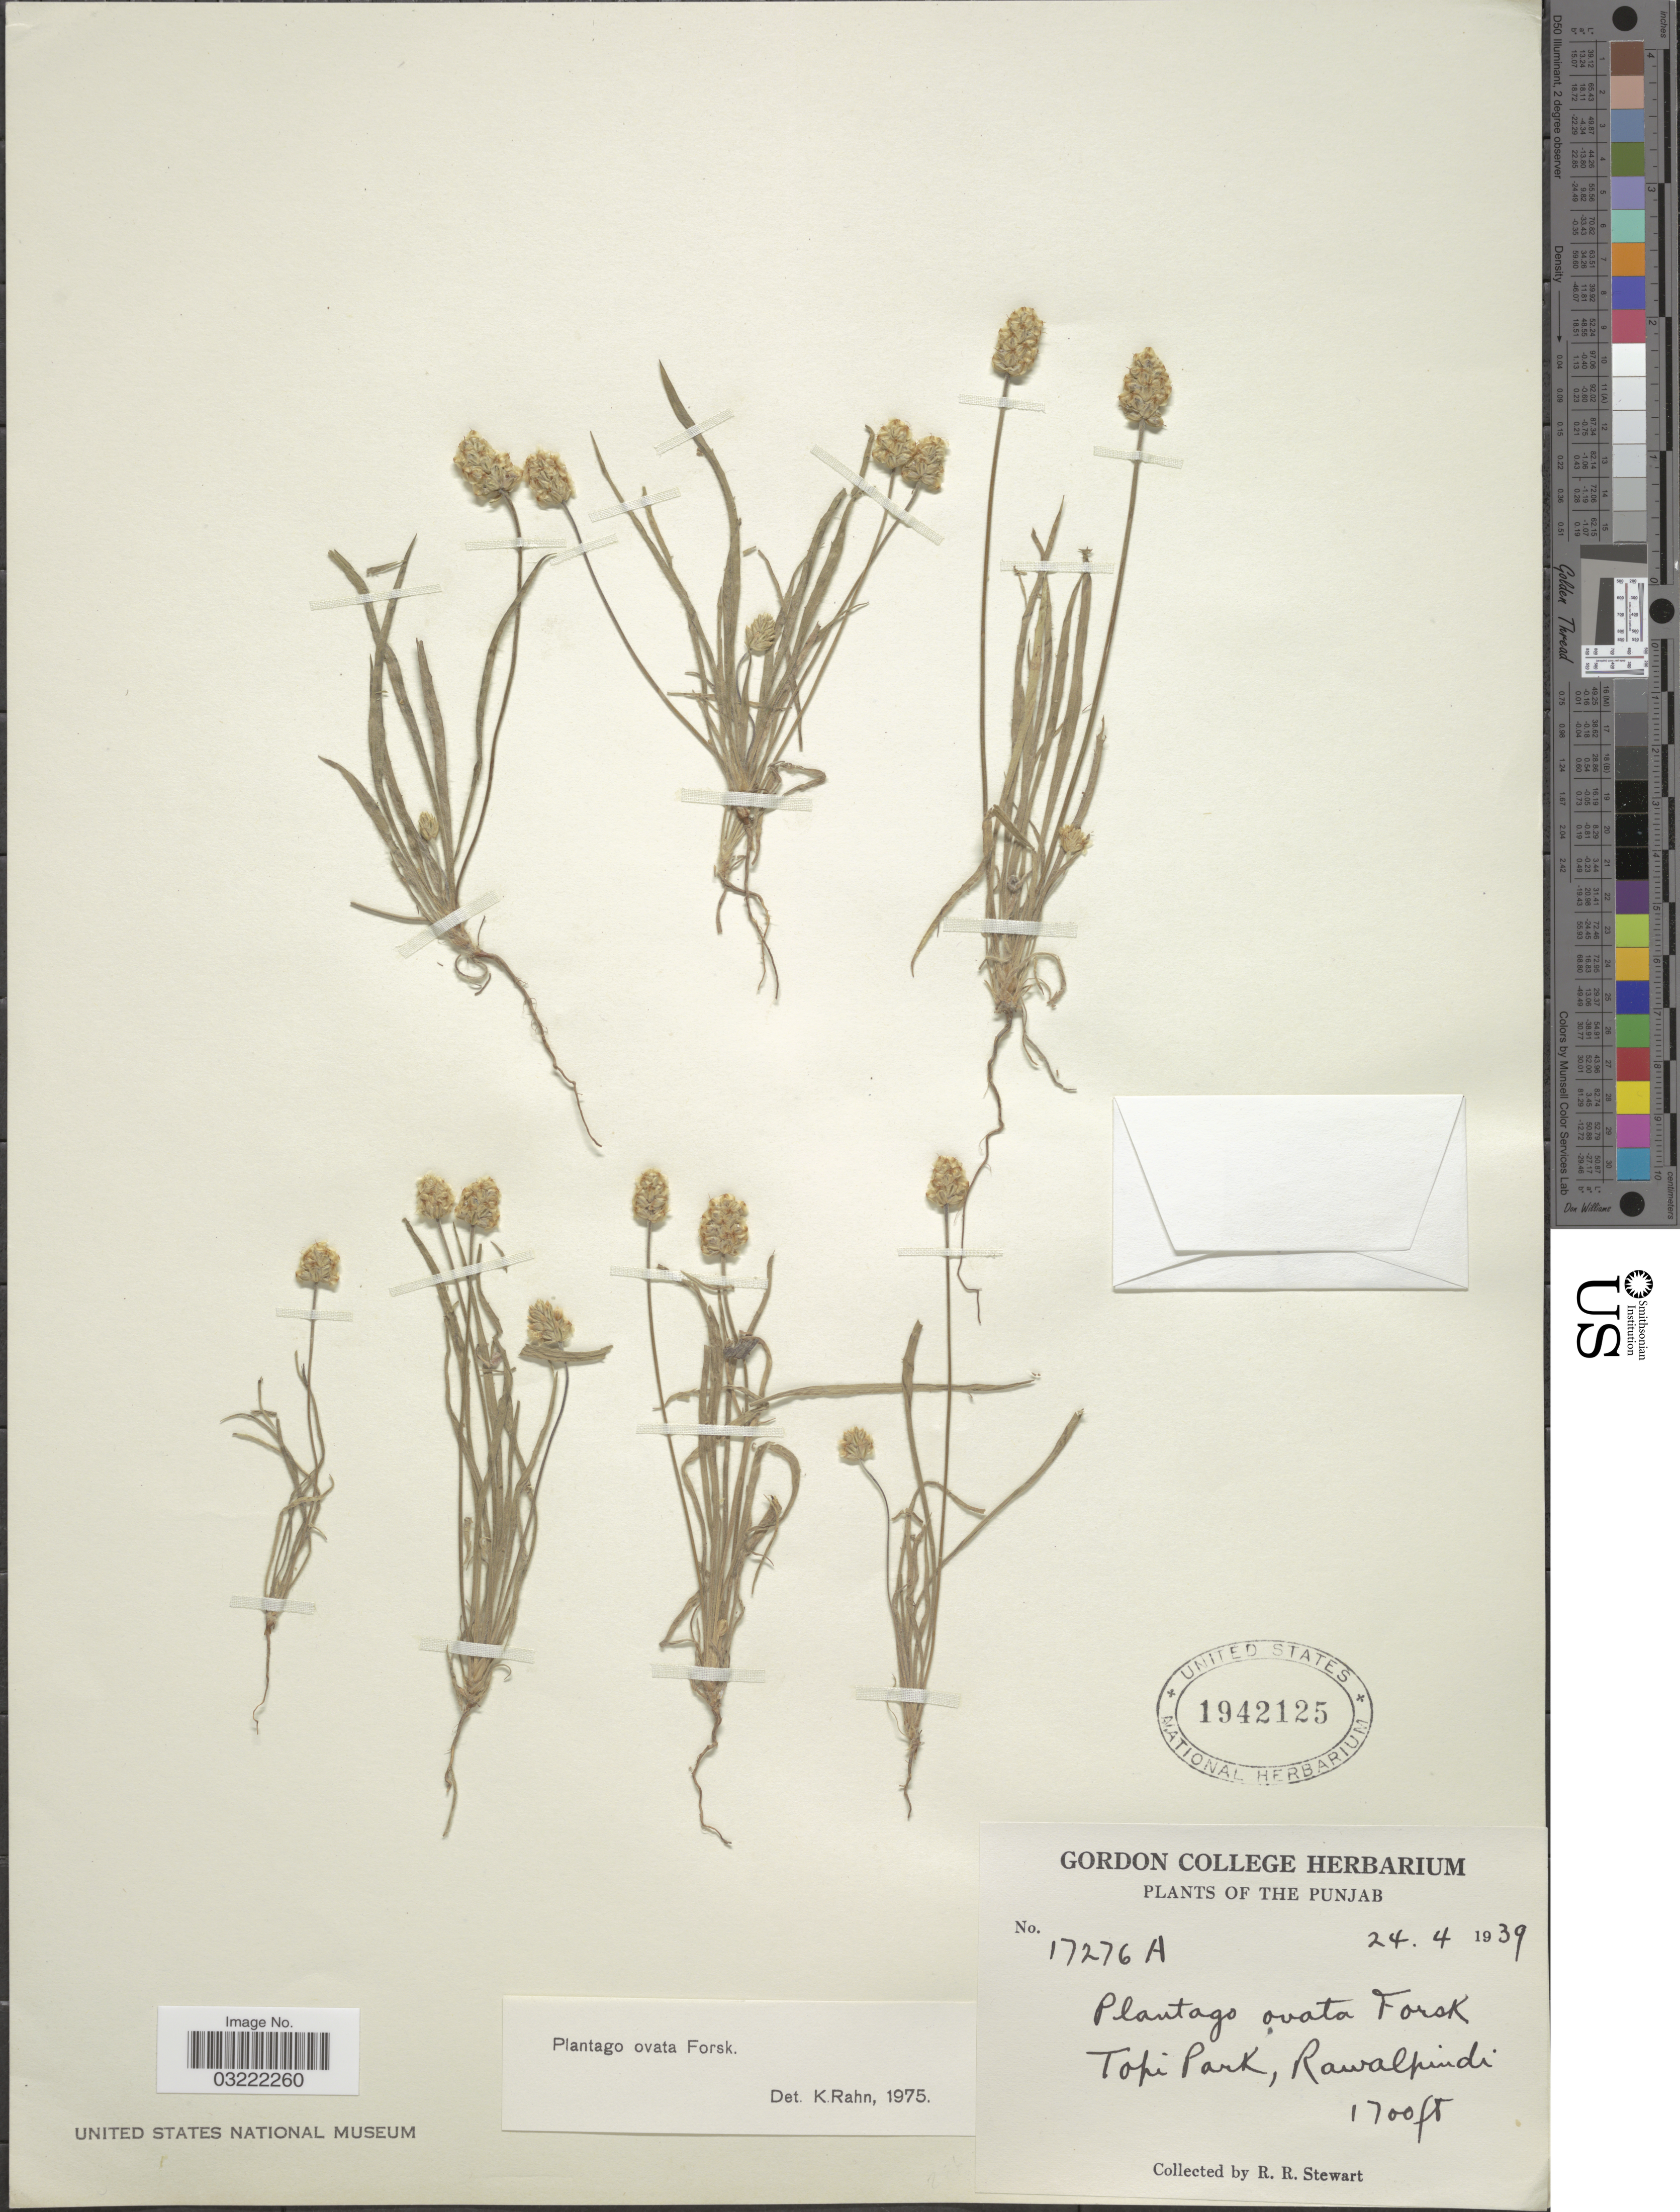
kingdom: Plantae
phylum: Tracheophyta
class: Magnoliopsida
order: Lamiales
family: Plantaginaceae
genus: Plantago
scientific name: Plantago ovata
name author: Forssk.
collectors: R. Stewart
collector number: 17276A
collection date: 1939-04-24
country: Pakistan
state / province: Punjab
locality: Topi Park, Rawalpindi.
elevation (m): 518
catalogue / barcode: US 1942125